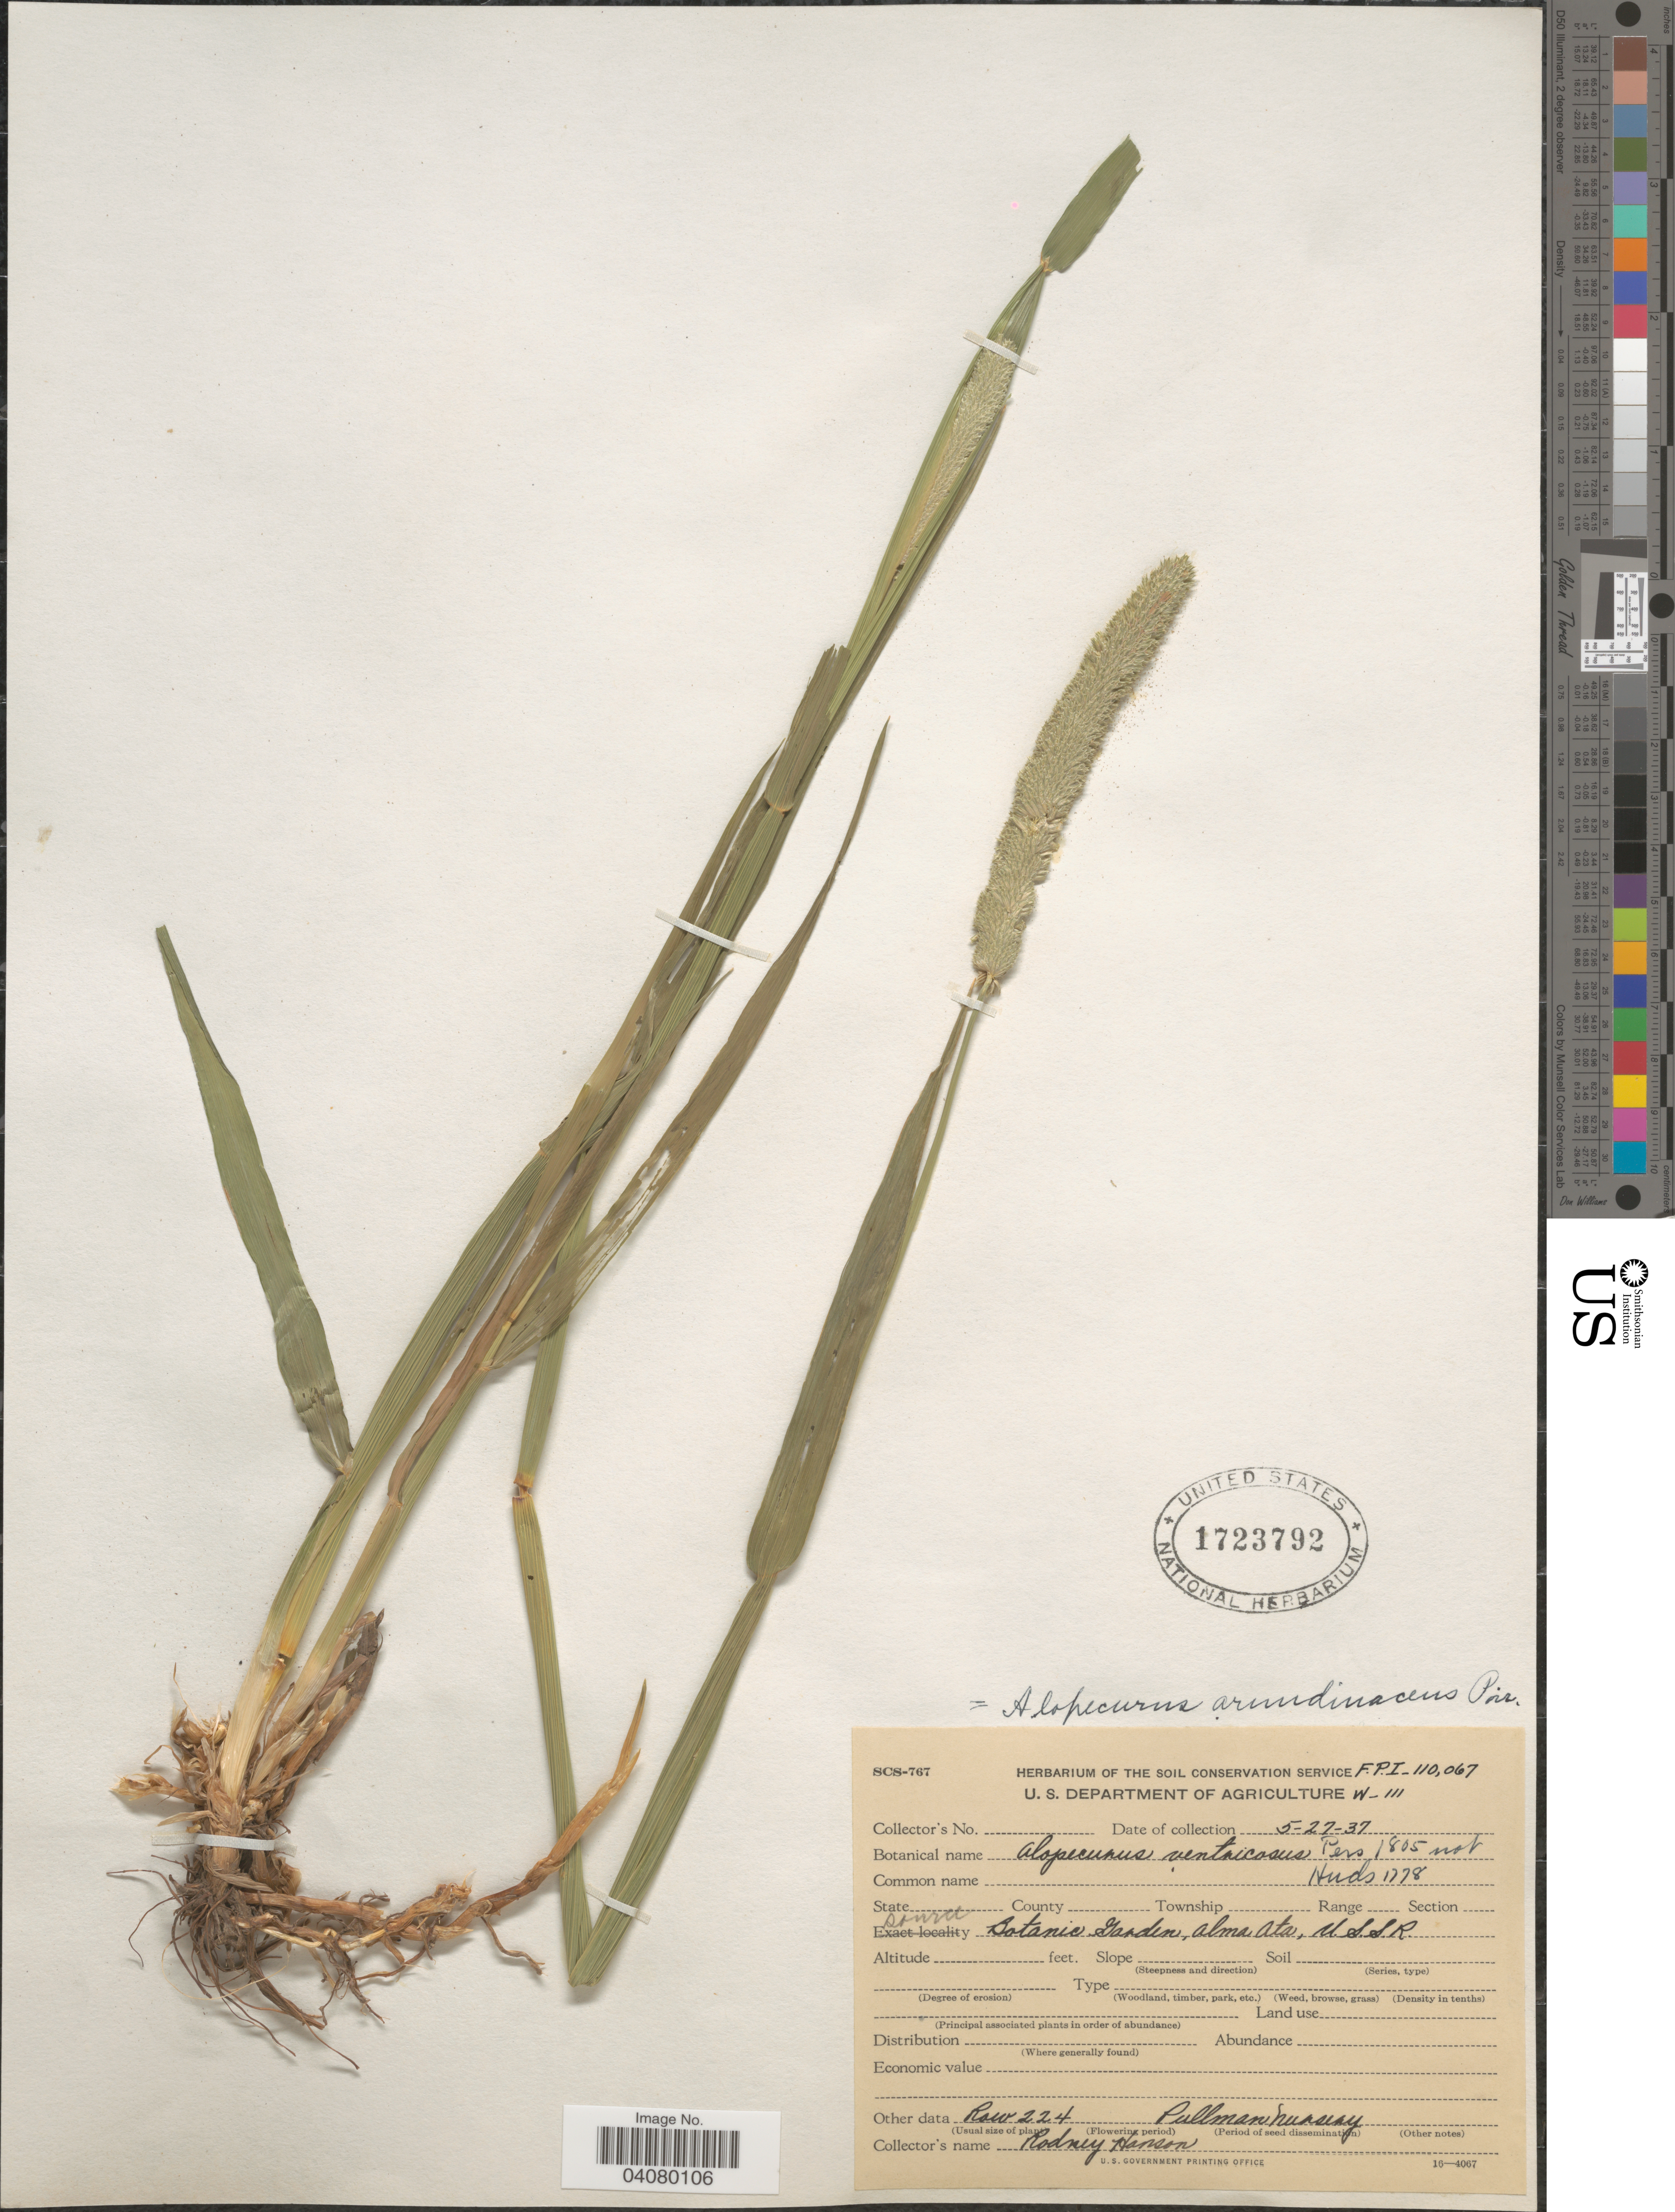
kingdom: Plantae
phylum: Tracheophyta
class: Liliopsida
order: Poales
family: Poaceae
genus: Alopecurus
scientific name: Alopecurus arundinaceus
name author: Poir.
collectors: R. Hansen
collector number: FPI-110067?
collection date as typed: Transcribed d/m/y: 27/5/37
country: United States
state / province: Washington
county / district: Whitman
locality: Row 224. Pullman Nursery.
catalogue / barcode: US 1723792